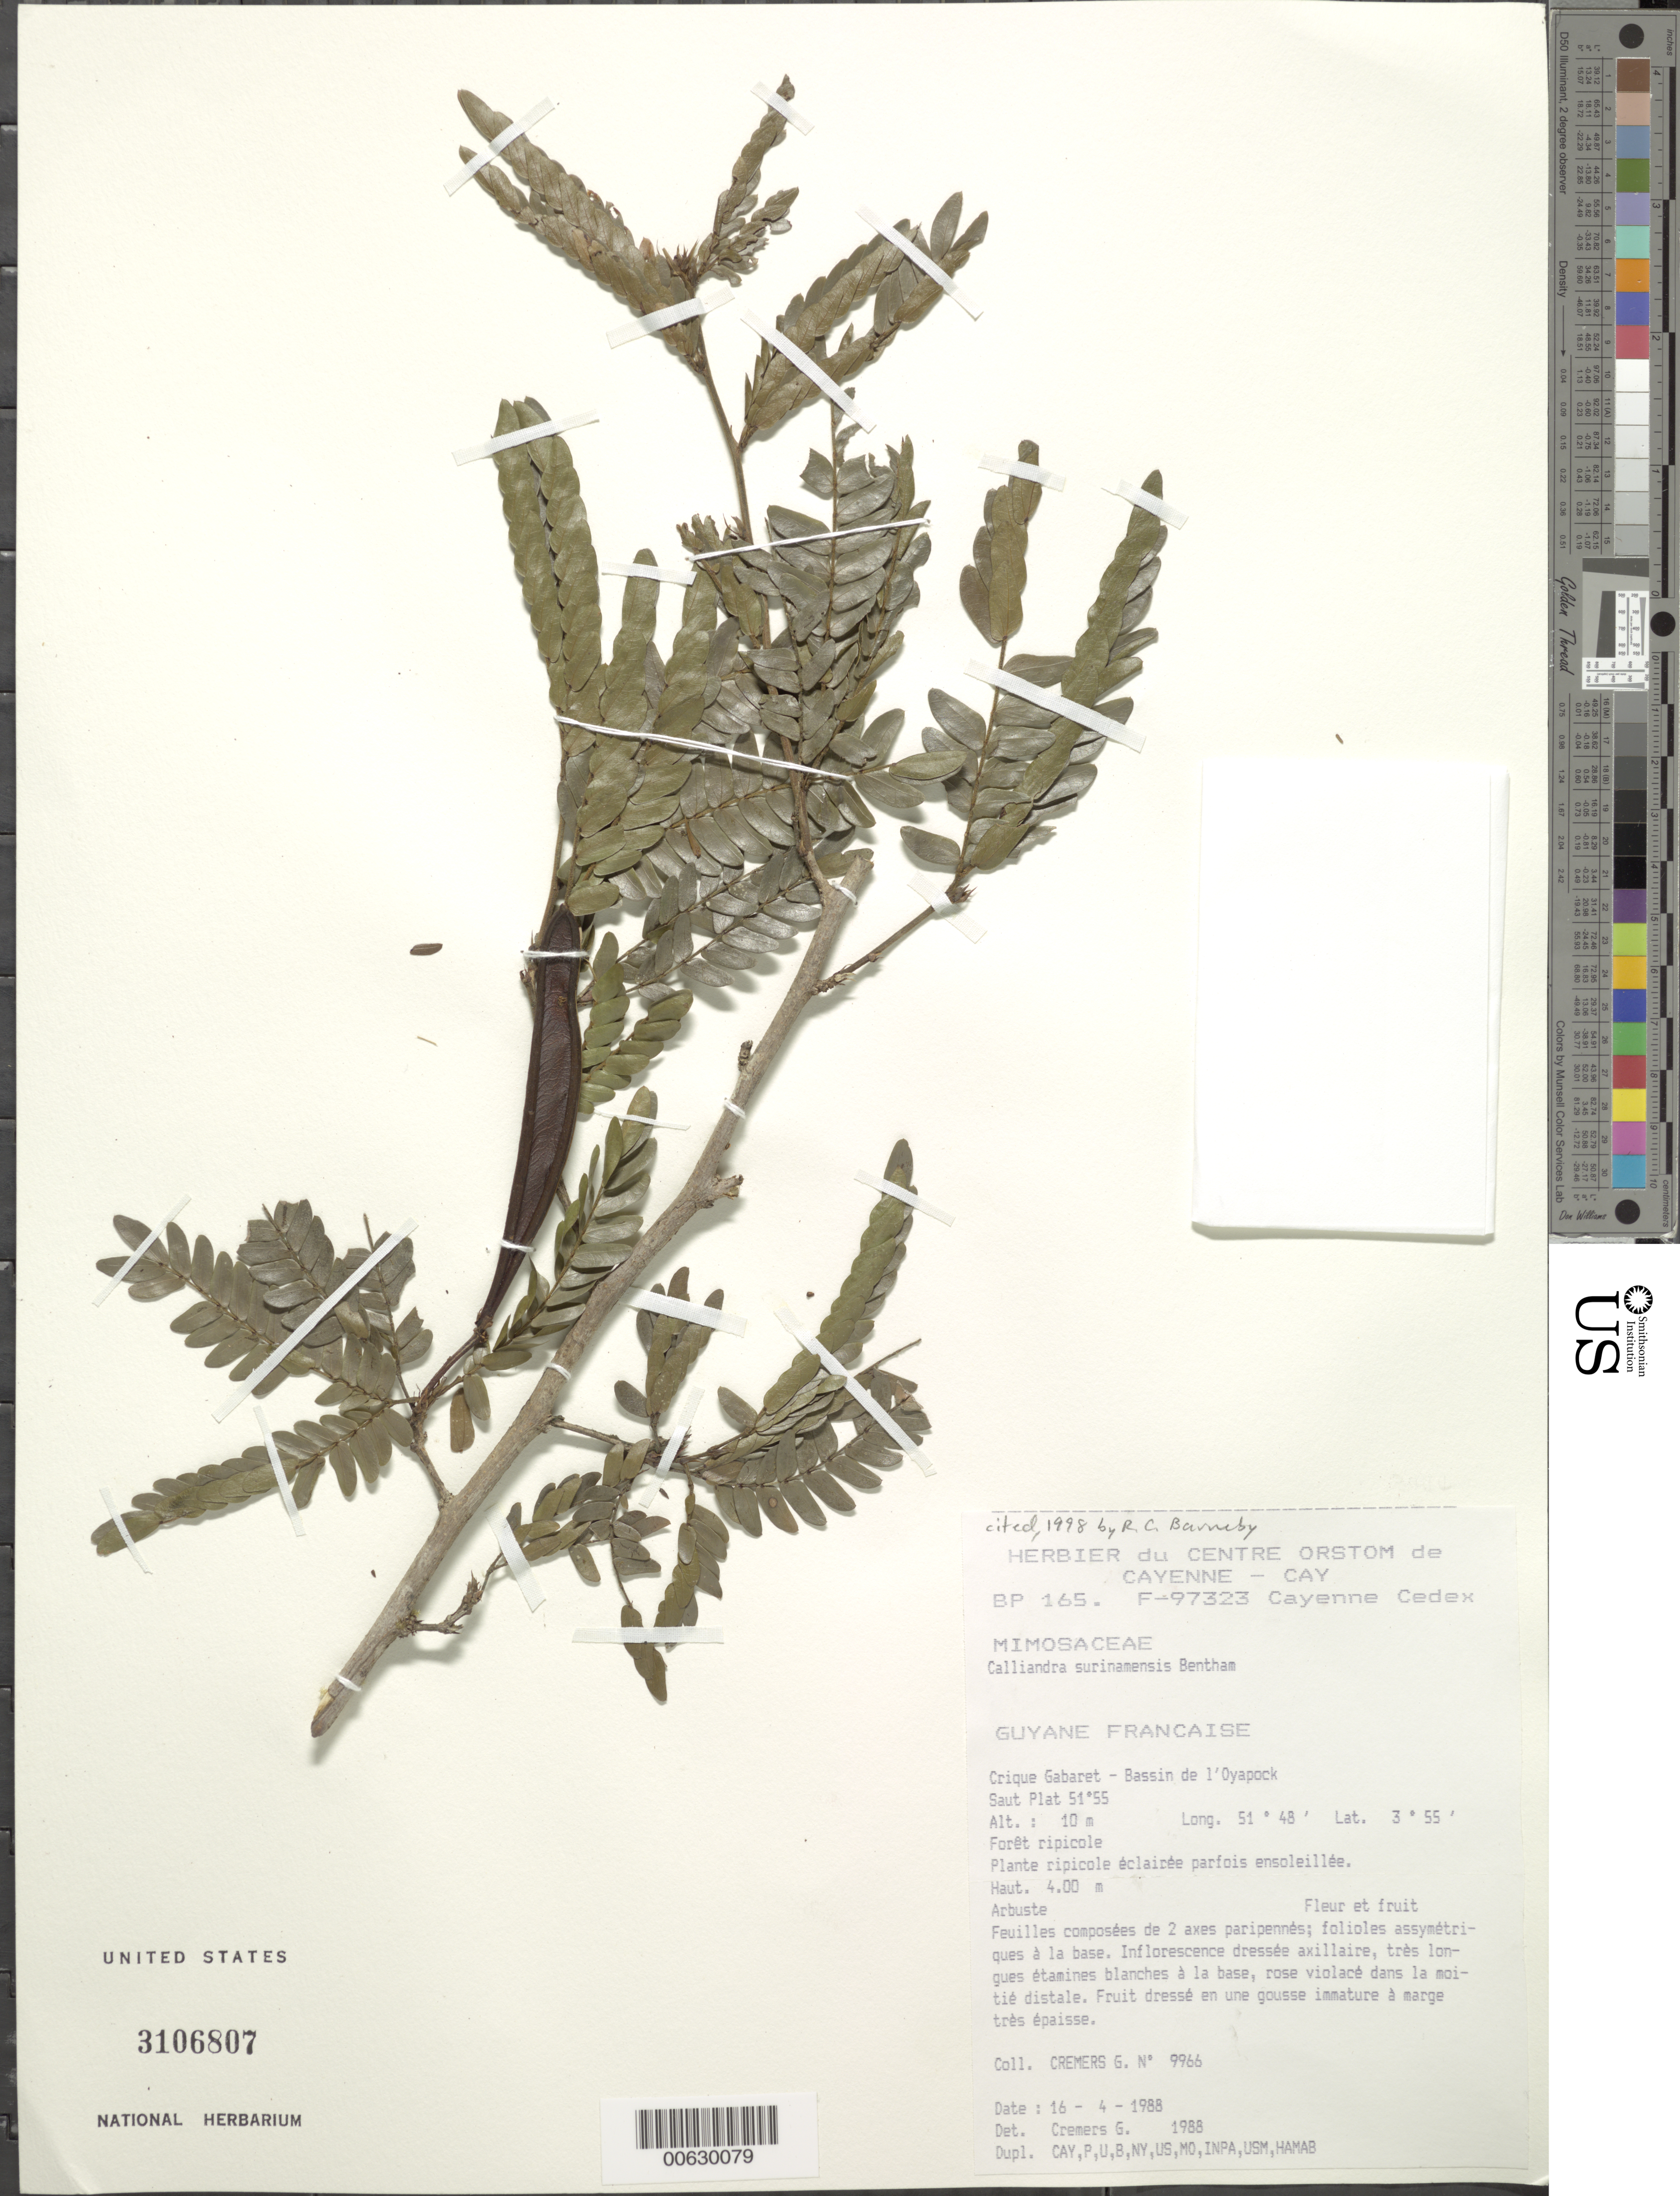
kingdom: Plantae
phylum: Tracheophyta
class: Magnoliopsida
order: Fabales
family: Fabaceae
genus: Calliandra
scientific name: Calliandra surinamensis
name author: Benth.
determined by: Barneby, Rupert C., (NY)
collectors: G. Cremers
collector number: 9966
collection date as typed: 16-Apr-88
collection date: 1988-04-16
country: French Guiana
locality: Crique Gabaret, Bassin de l'Oyapock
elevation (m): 10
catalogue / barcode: US 3106807